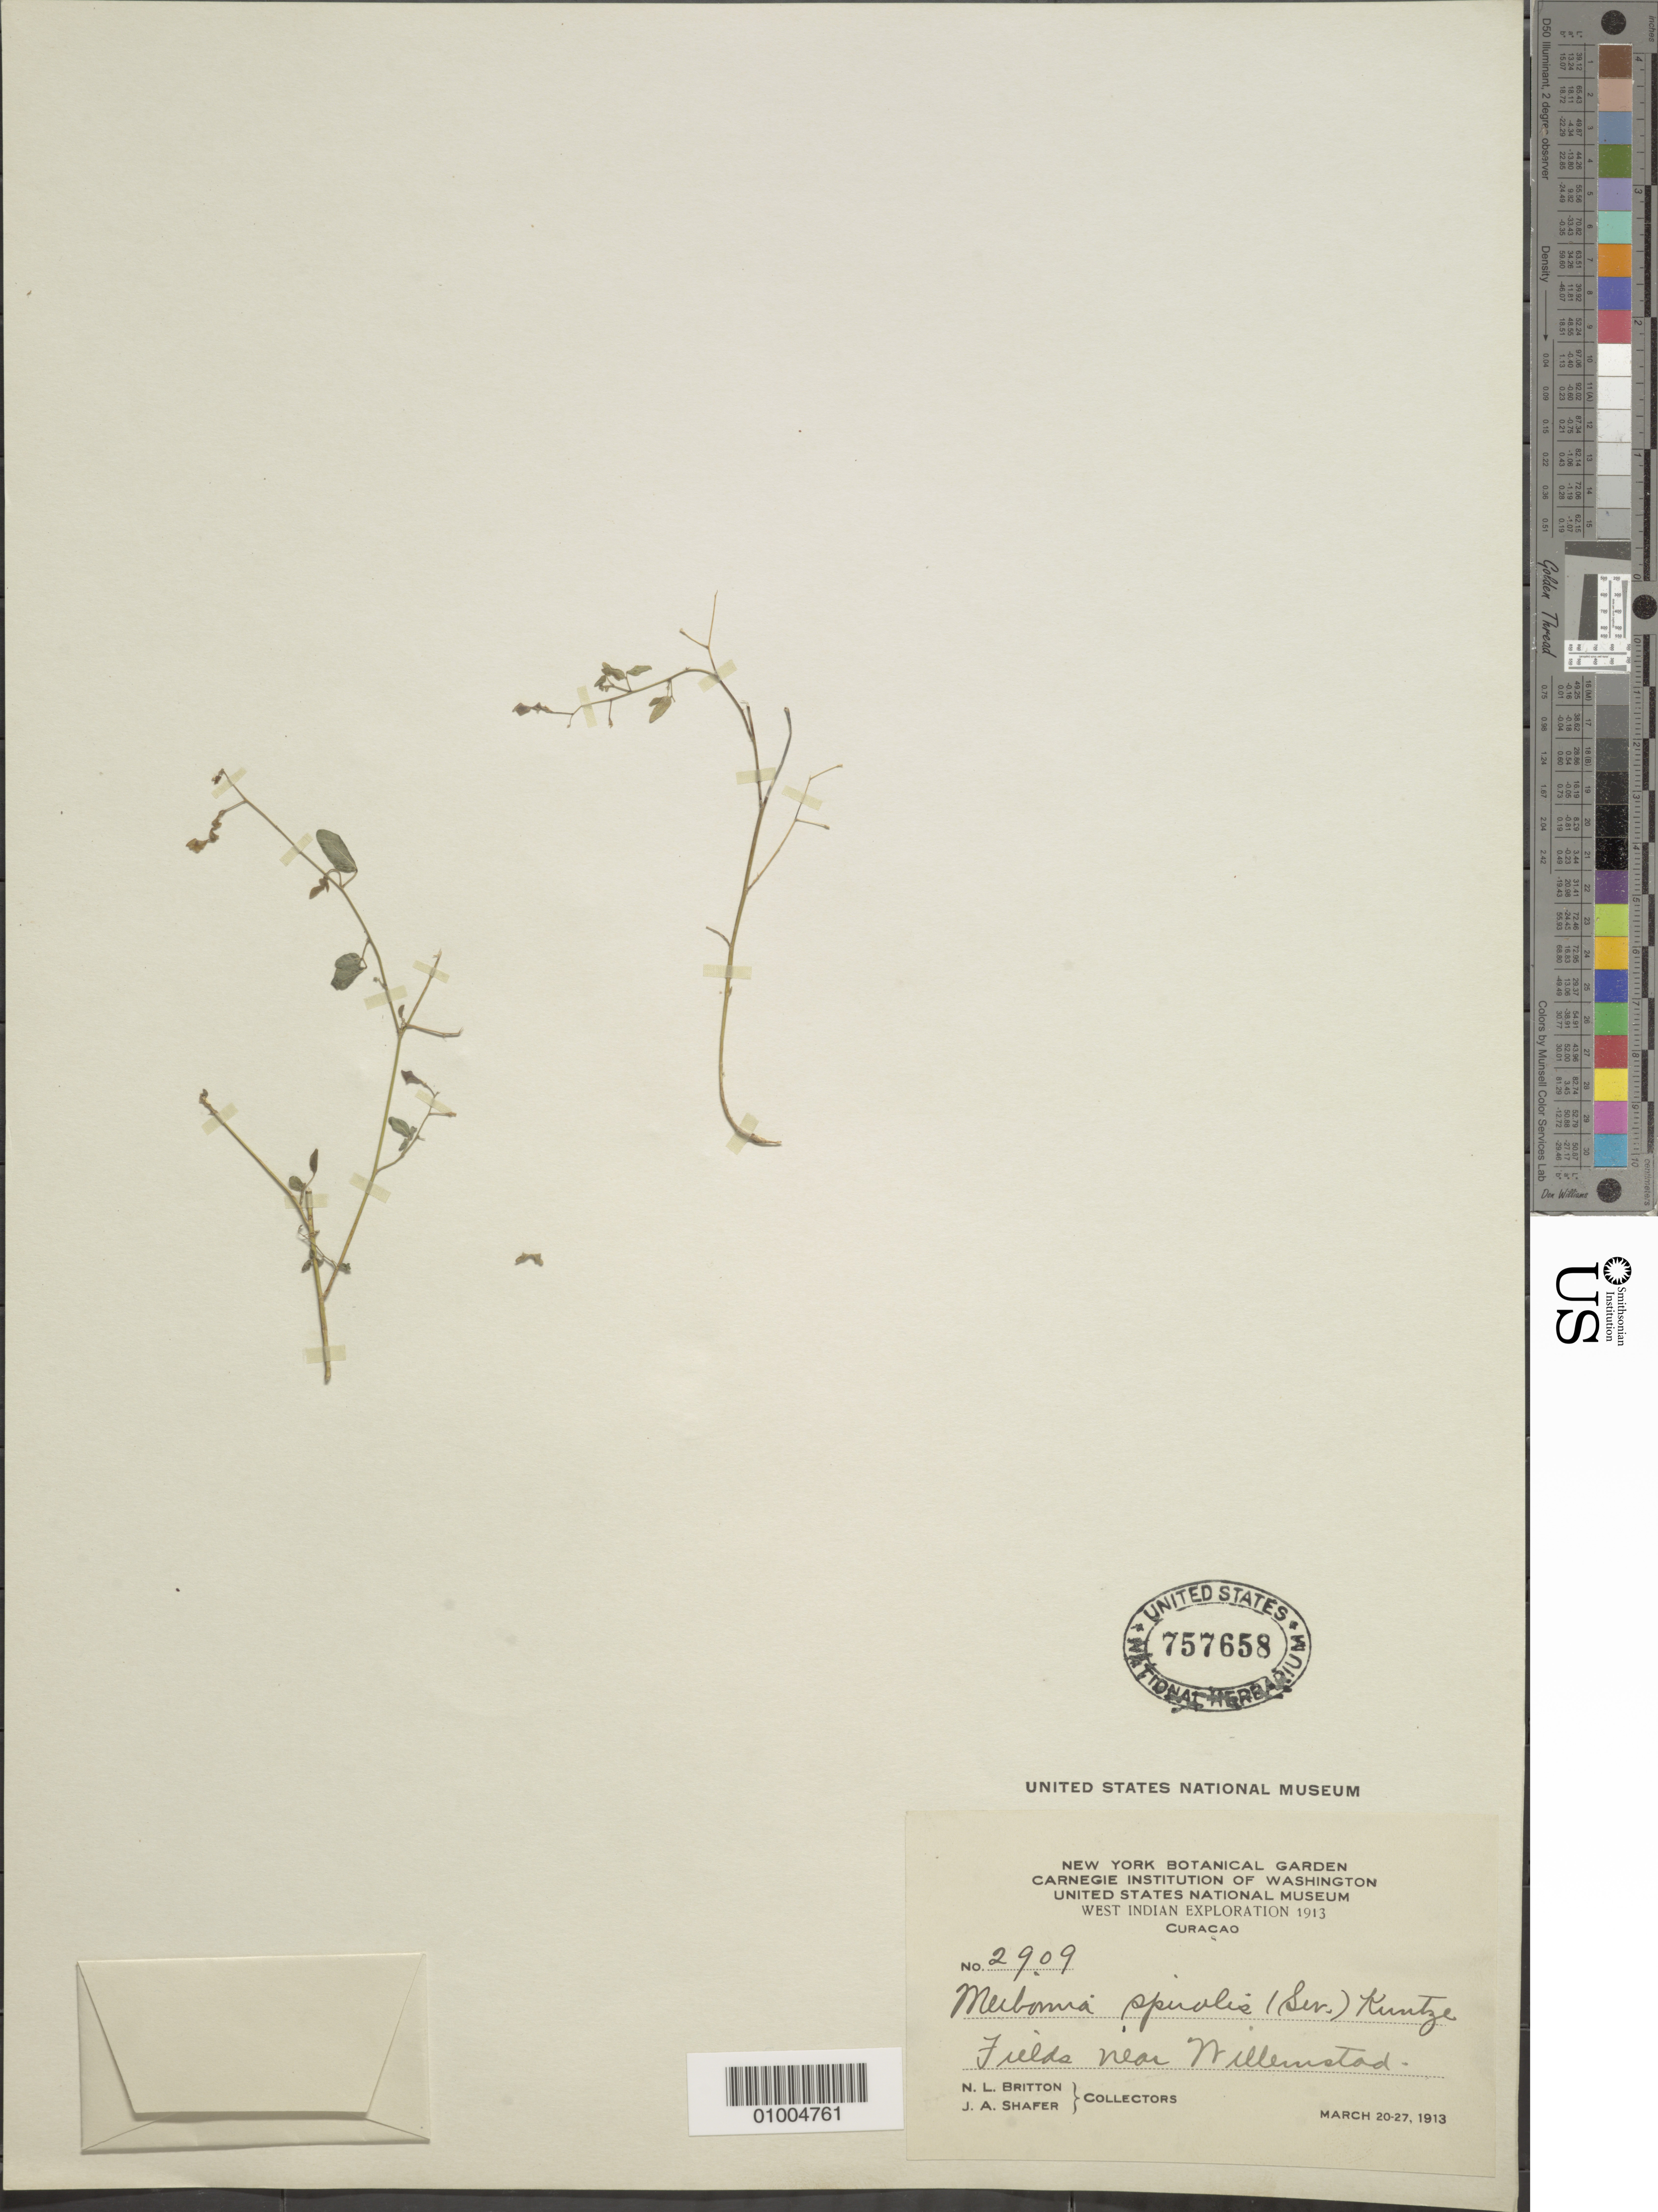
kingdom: Plantae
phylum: Tracheophyta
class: Magnoliopsida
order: Fabales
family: Fabaceae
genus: Desmodium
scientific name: Desmodium procumbens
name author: (Mill.) Hitchc.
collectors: N. Britton & J. A. Shafer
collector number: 2909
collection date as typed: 20 Mar 1913 to 27 Mar 1913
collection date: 1913-03-20/1913-03-27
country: Curaçao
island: Curaçao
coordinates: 0 N, 0 E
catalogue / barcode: US 757658